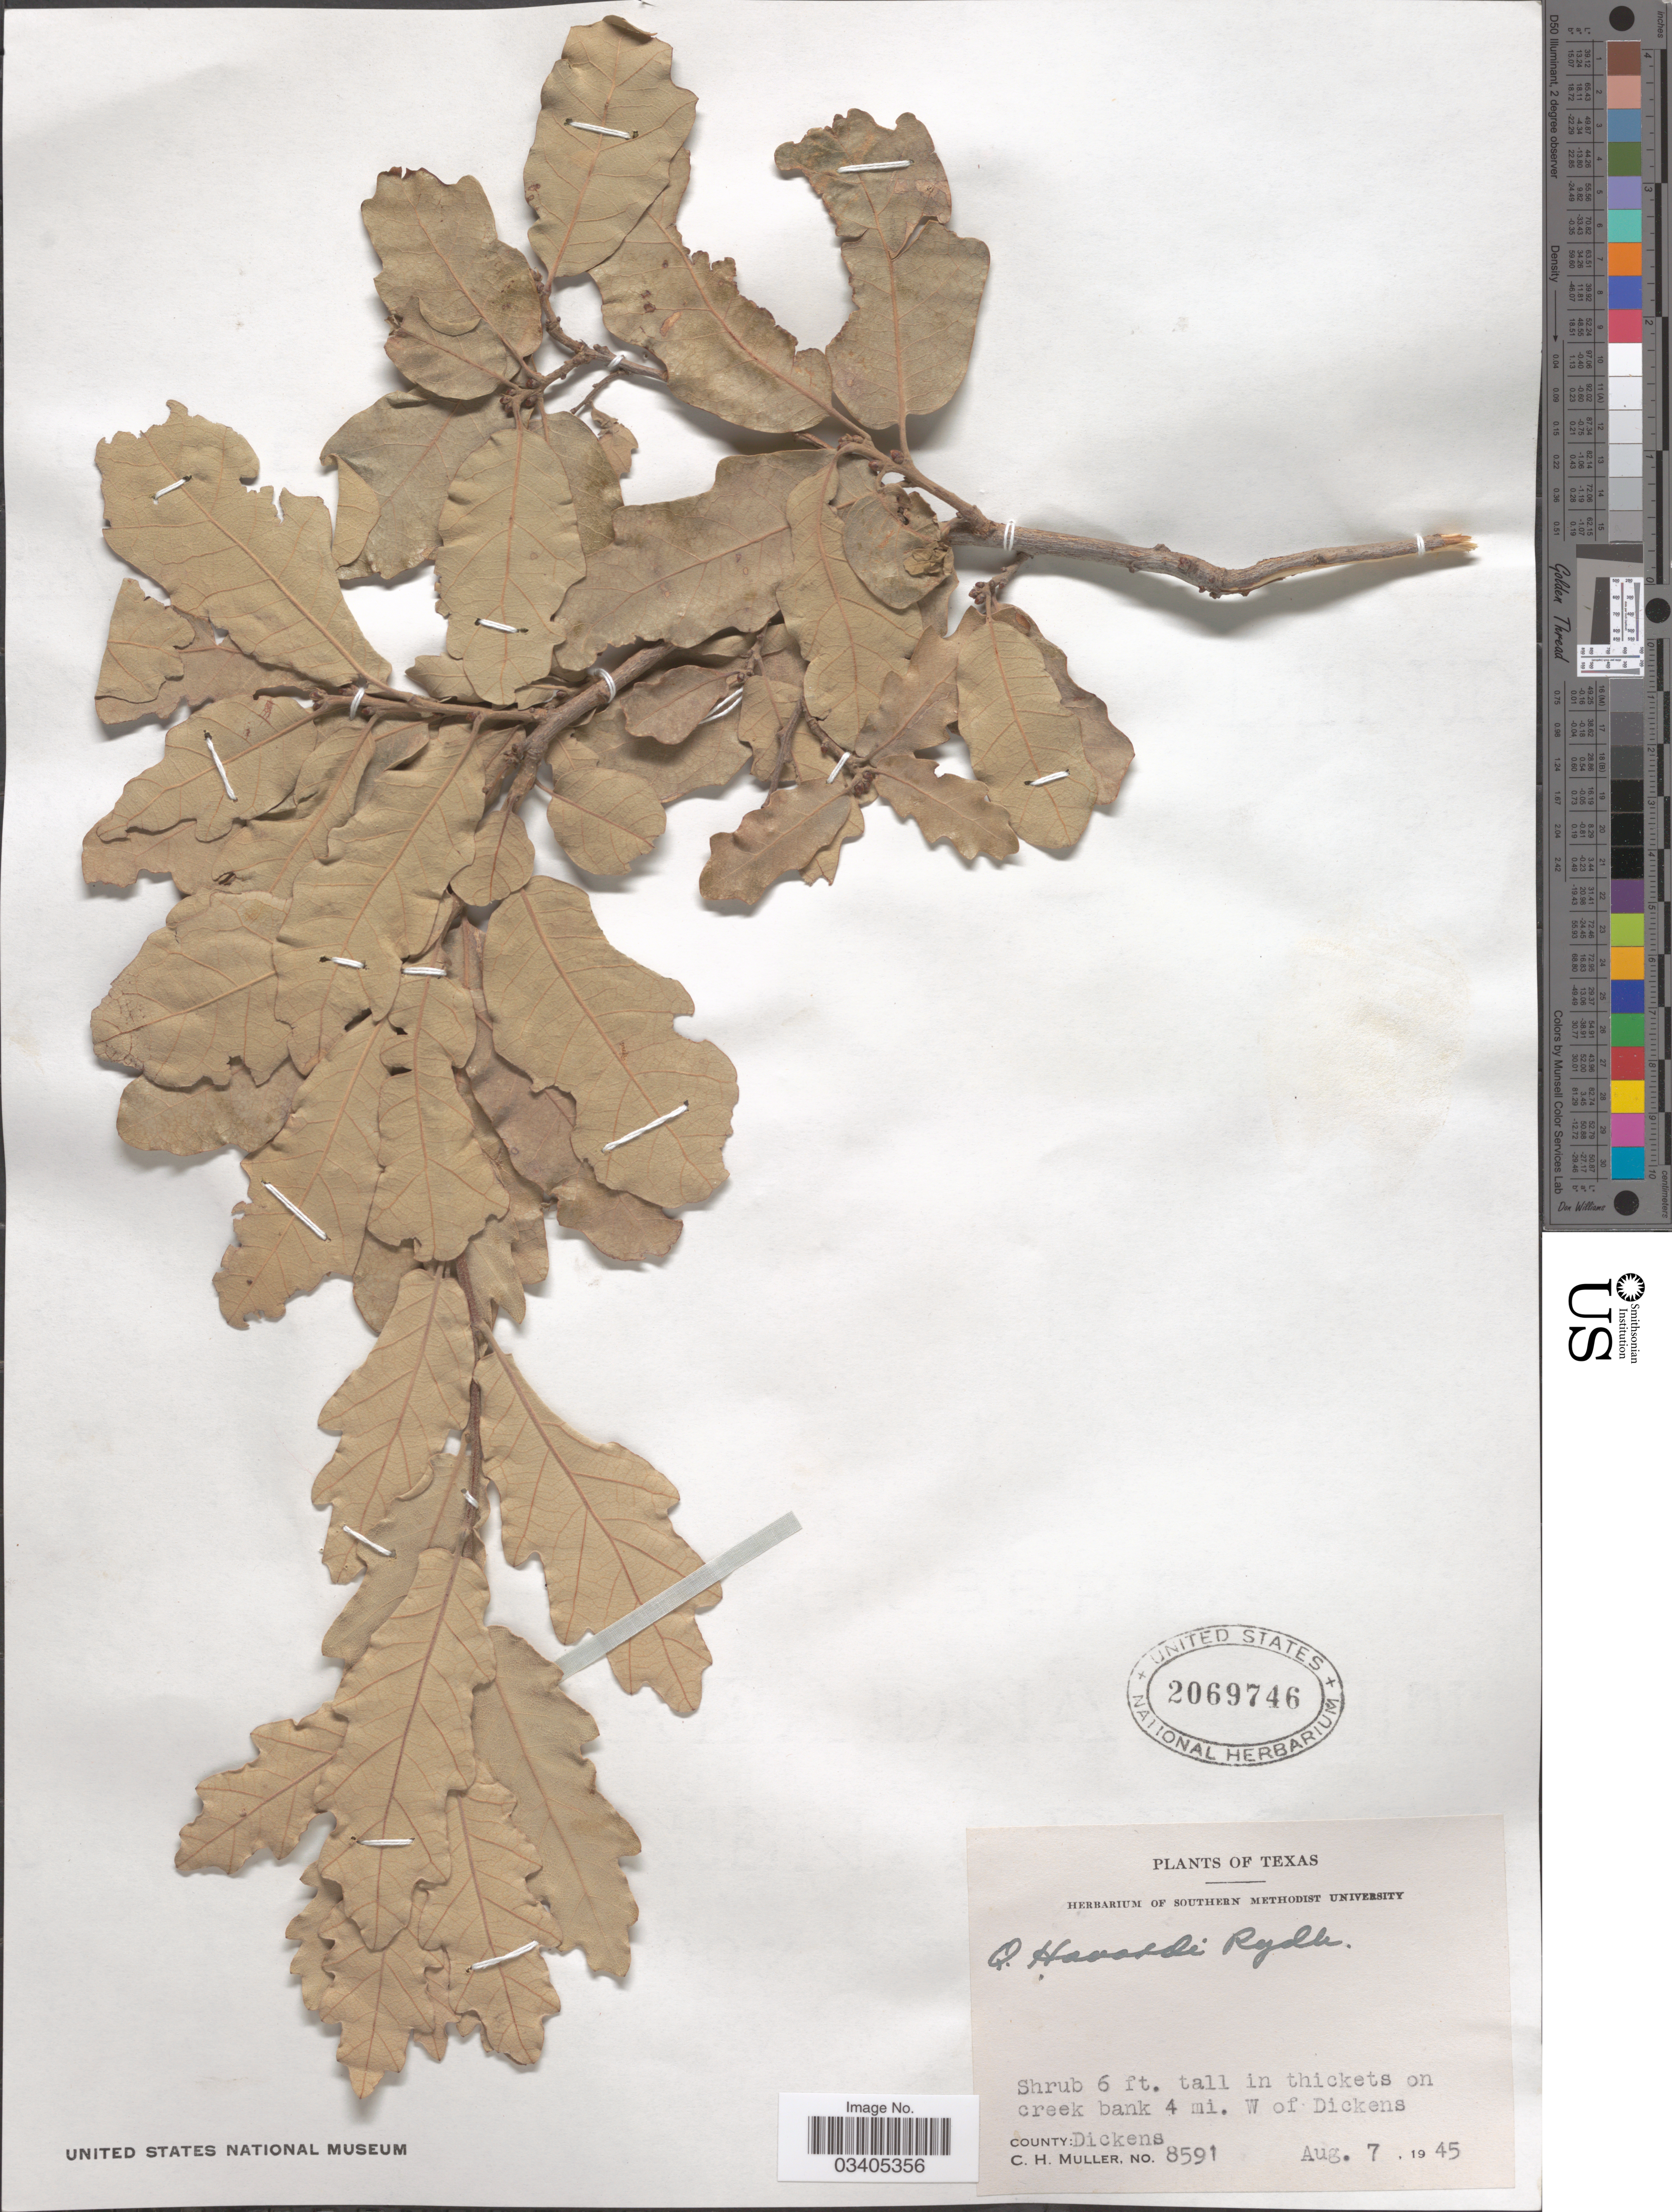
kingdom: Plantae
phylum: Tracheophyta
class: Magnoliopsida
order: Fagales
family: Fagaceae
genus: Quercus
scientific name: Quercus havardii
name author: Rydb.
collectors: C. H. Mueller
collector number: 8591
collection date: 1945-08-07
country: United States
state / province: Texas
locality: In thickets on creek bank 4 mi. W of Dickens. County: Dickens.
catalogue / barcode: US 2069746